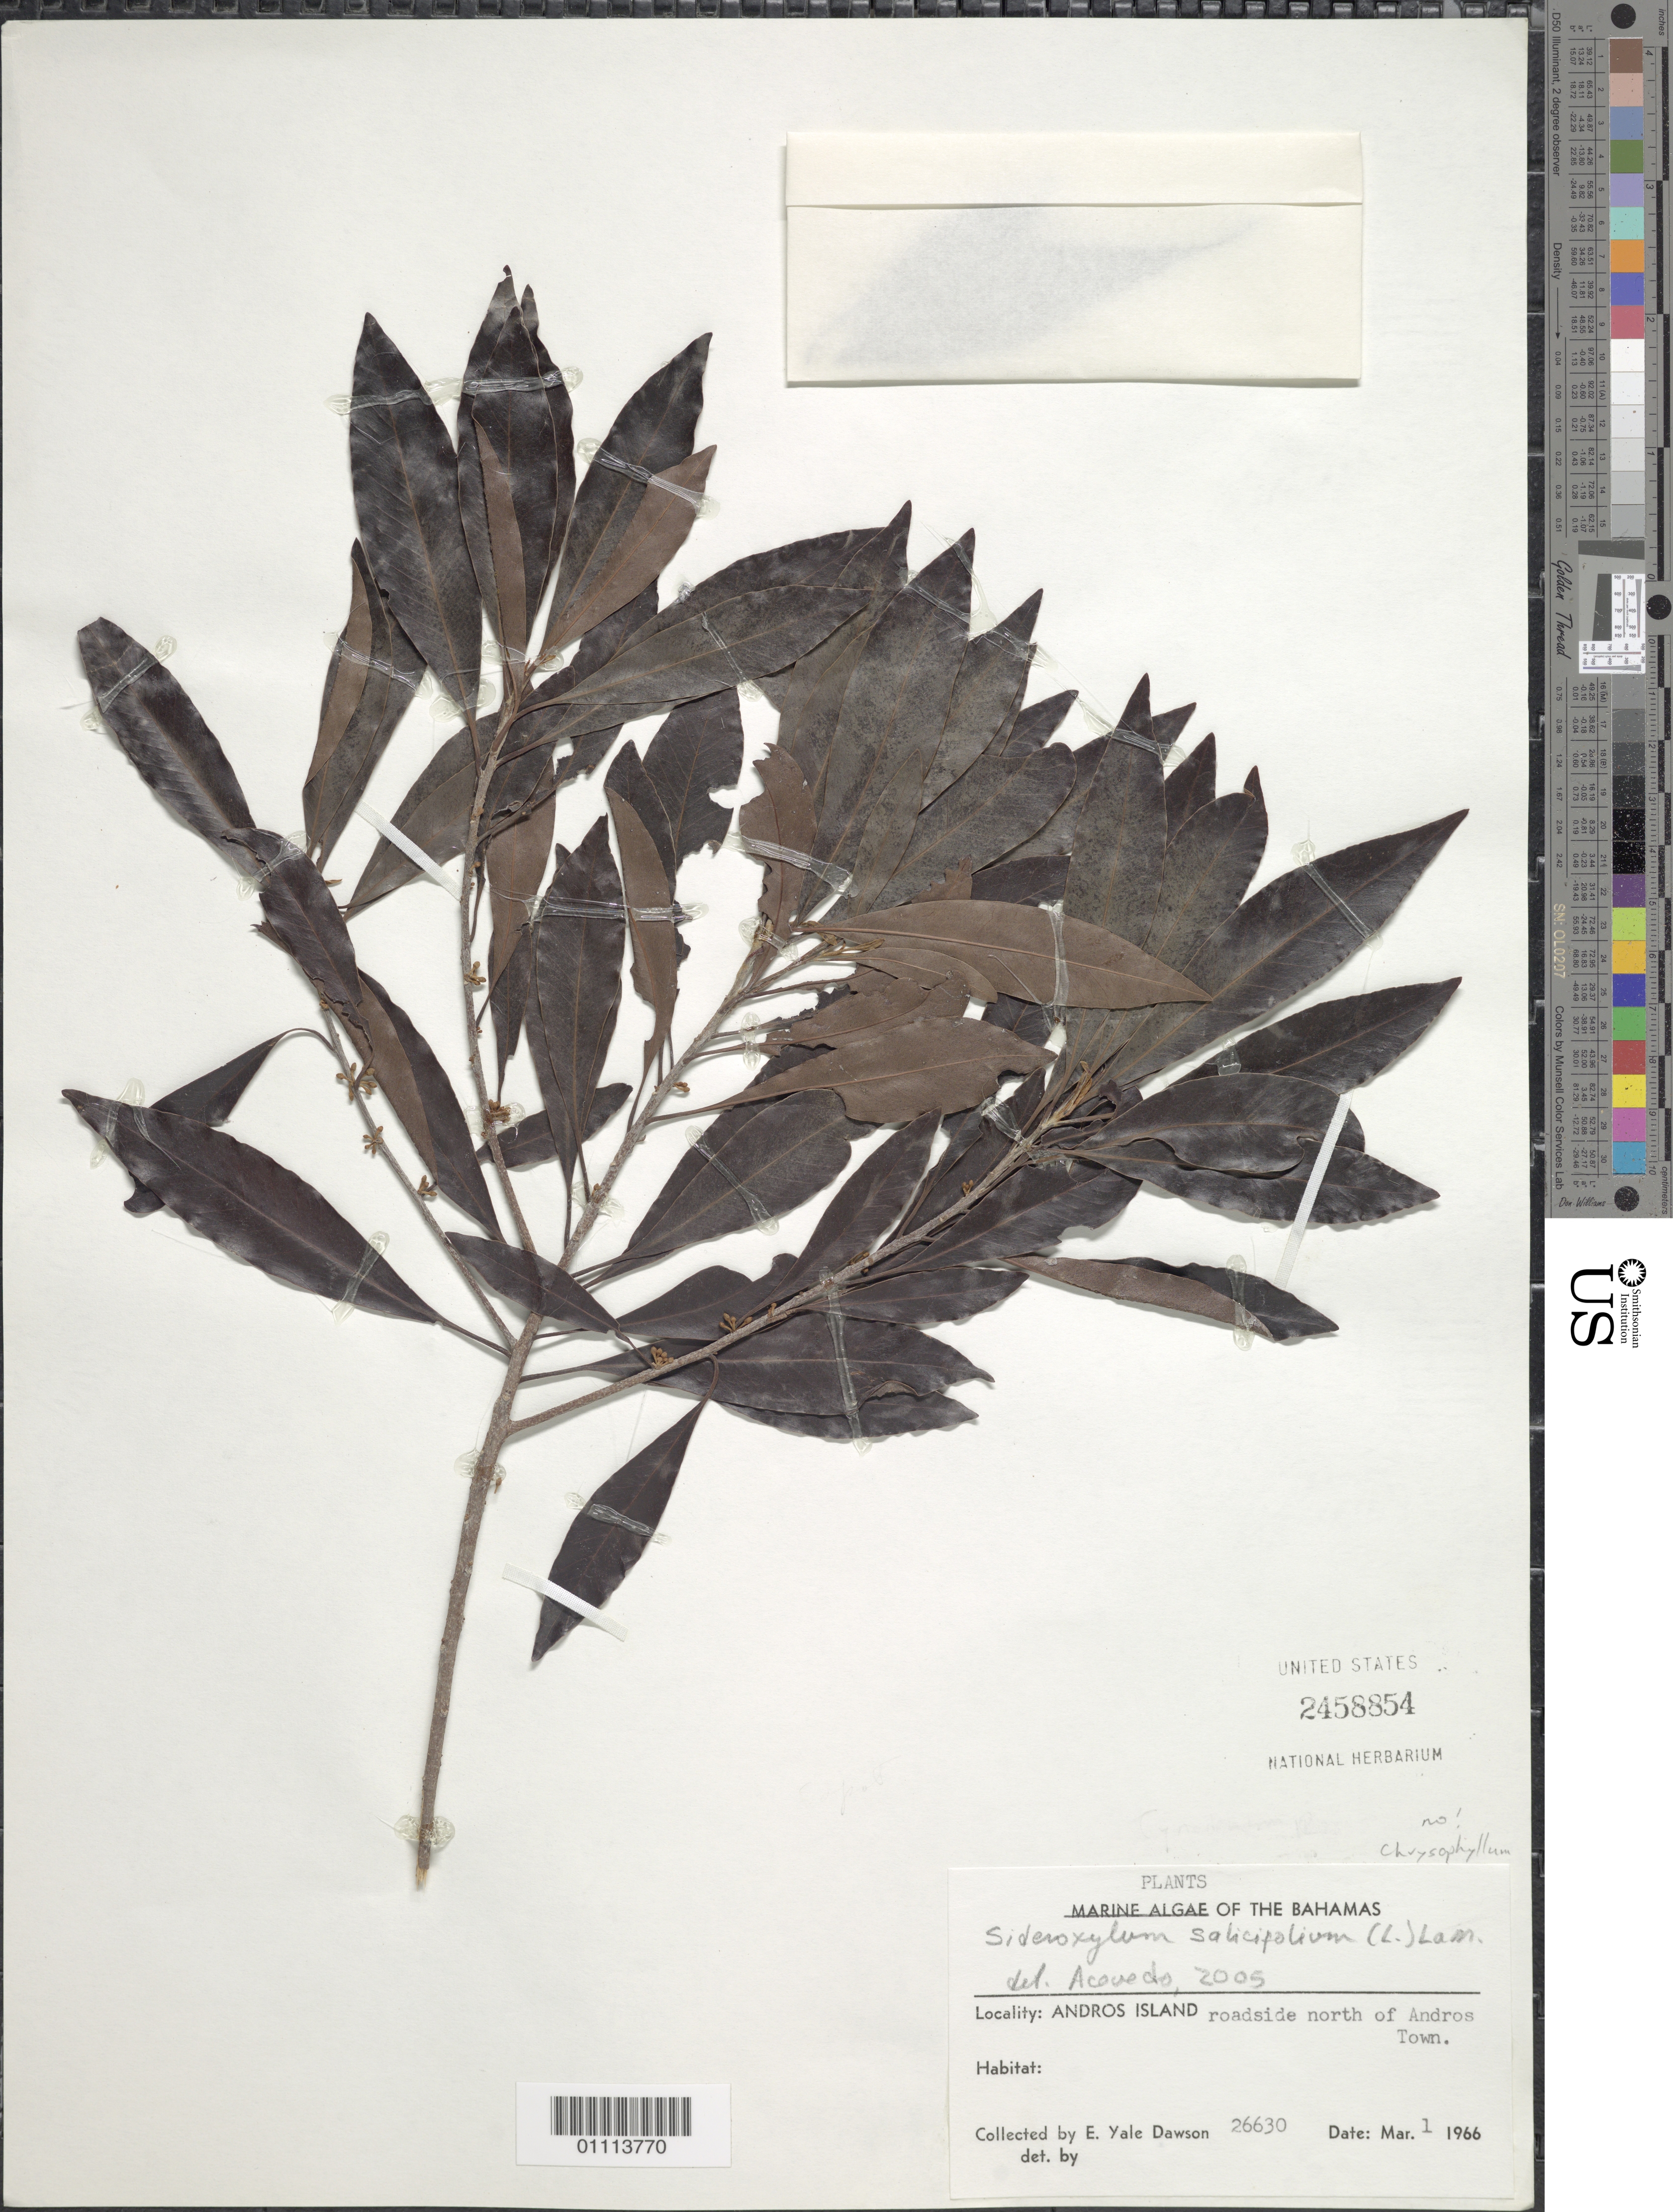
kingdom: Plantae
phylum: Tracheophyta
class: Magnoliopsida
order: Ericales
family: Sapotaceae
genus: Sideroxylon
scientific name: Sideroxylon salicifolium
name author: (L.) Lam.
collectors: E. Y. Dawson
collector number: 26630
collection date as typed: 01 Mar 1966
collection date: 1966-03-01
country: Bahamas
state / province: North Andros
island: Andros I.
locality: roadside north of Andros Town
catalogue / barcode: US 2458854